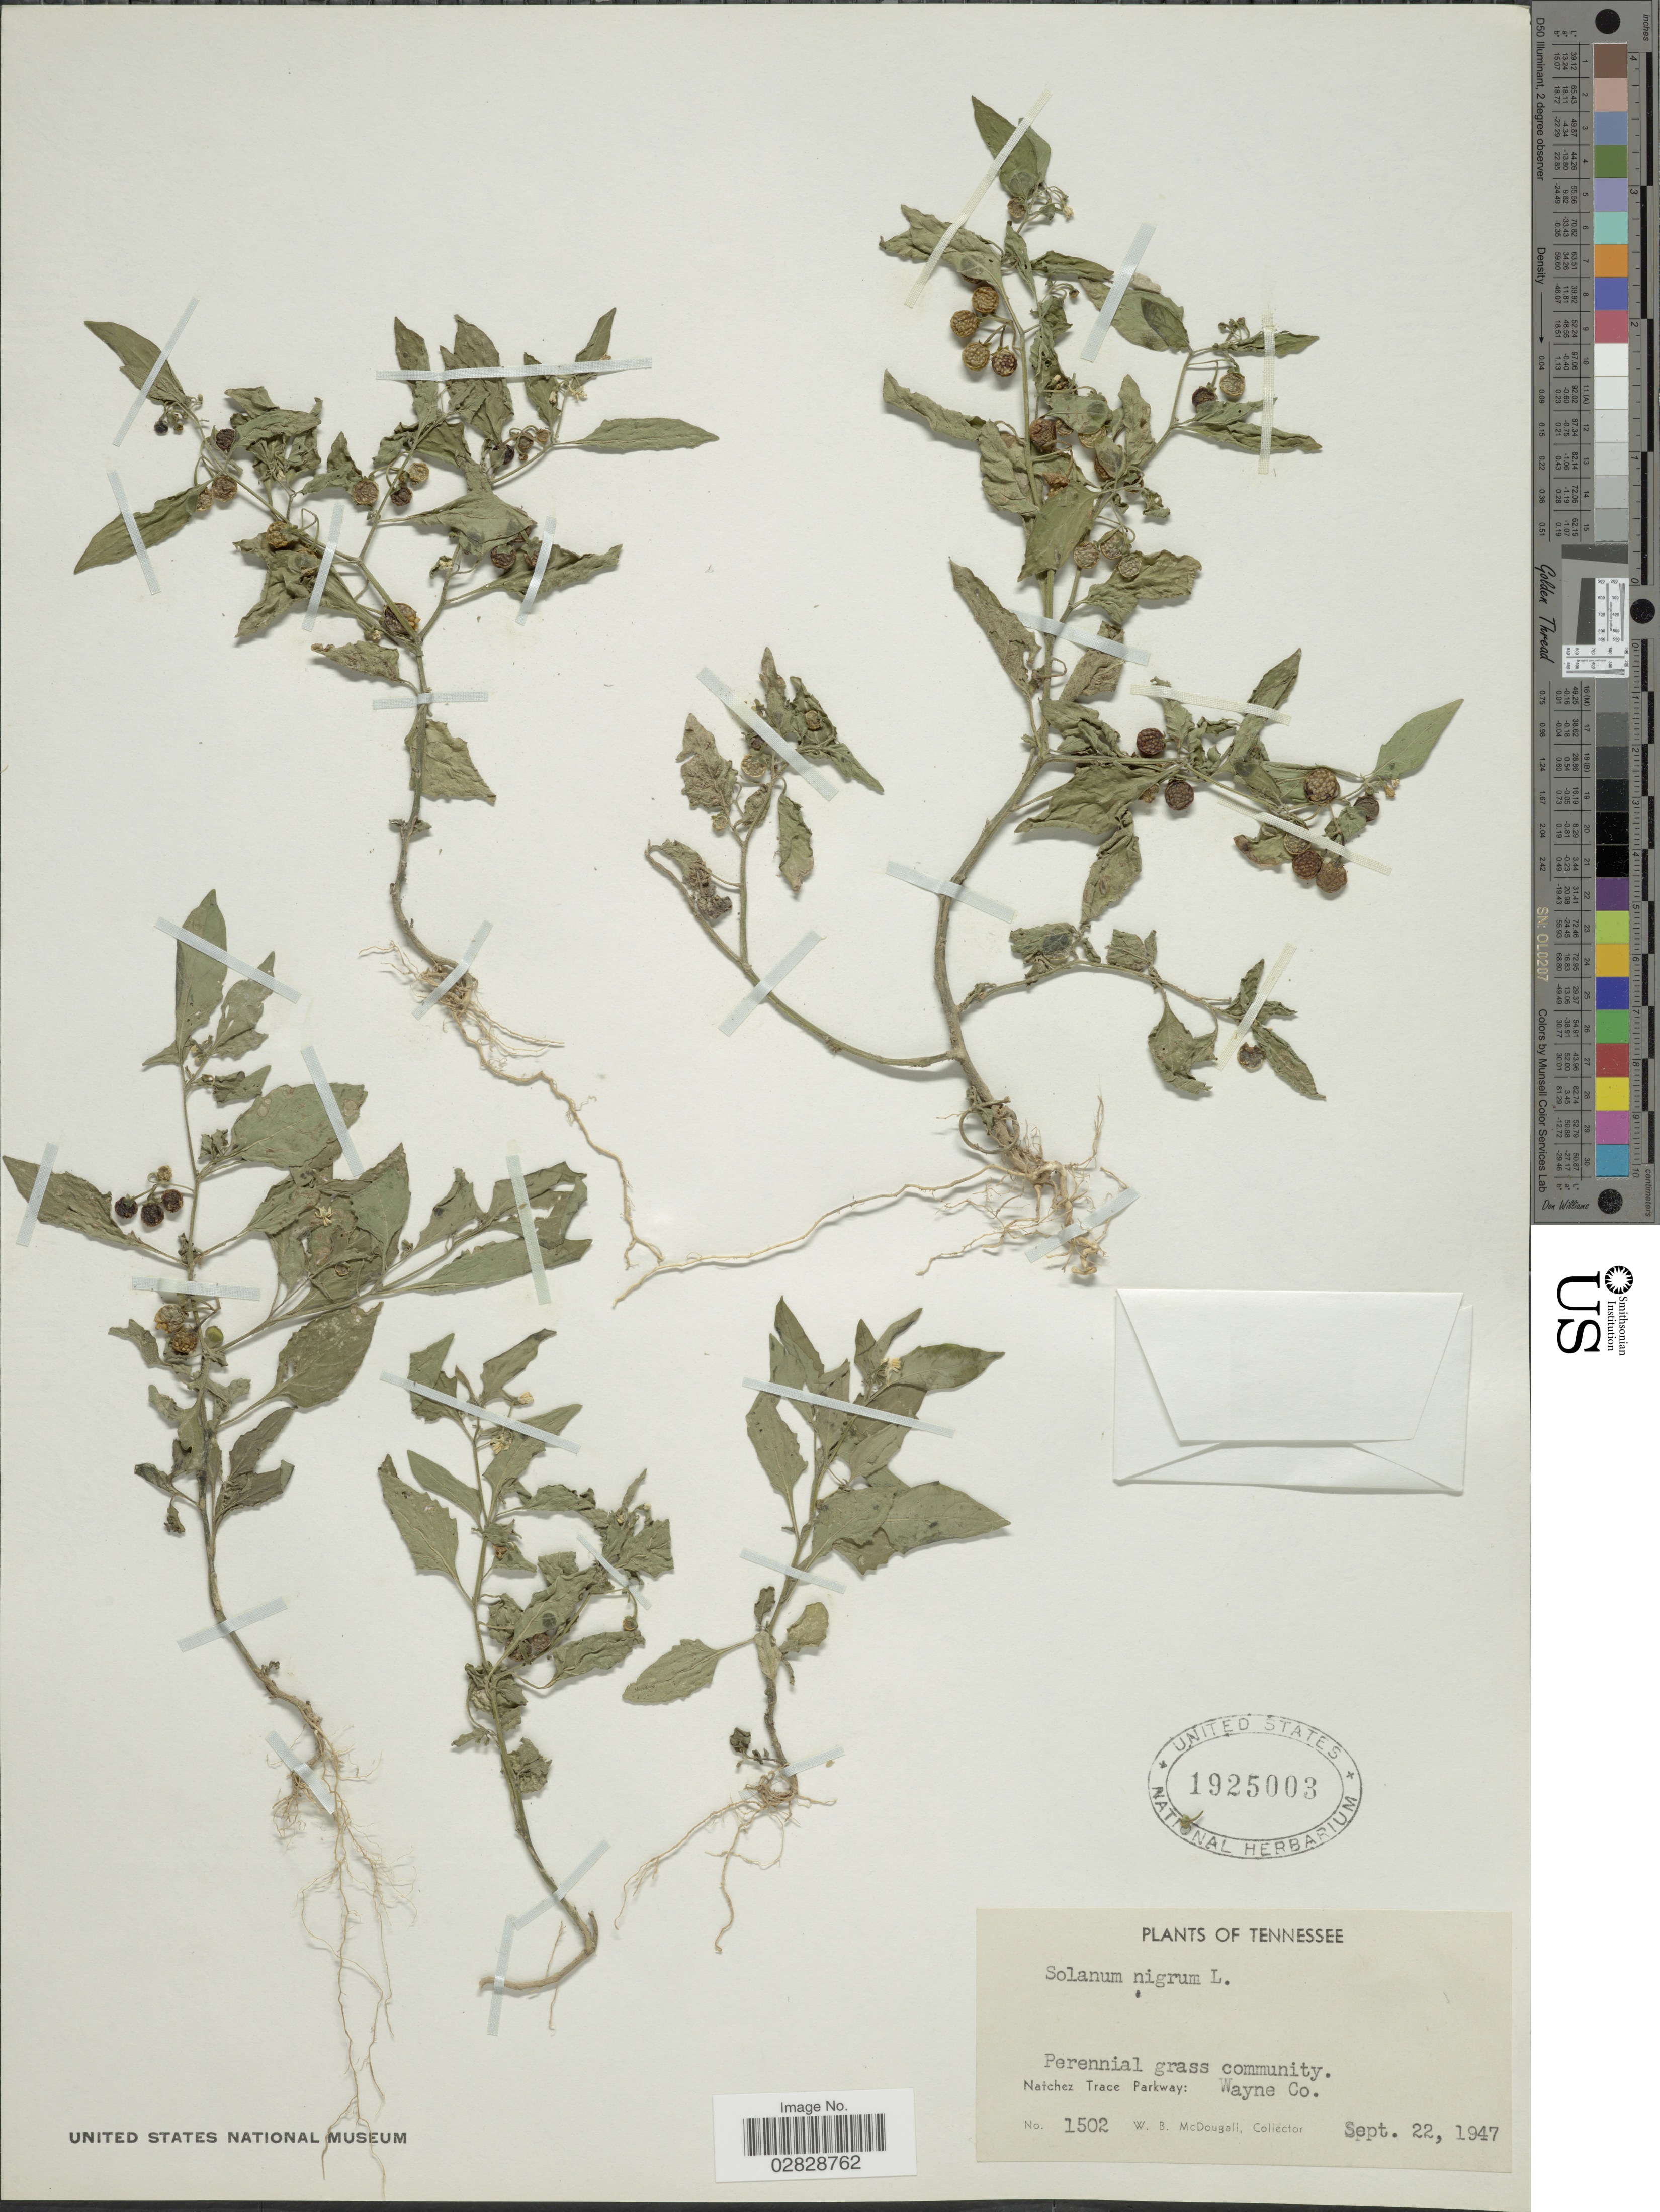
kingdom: Plantae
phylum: Tracheophyta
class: Magnoliopsida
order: Solanales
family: Solanaceae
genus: Solanum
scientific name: Solanum emulans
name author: Raf.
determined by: Knapp, S. D.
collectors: W. B. McDougall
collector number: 1502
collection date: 1947-09-22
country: United States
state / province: Tennessee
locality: Perennial grass community. Natchez Trace Parkway: Wayne Co.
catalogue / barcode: US 1925003